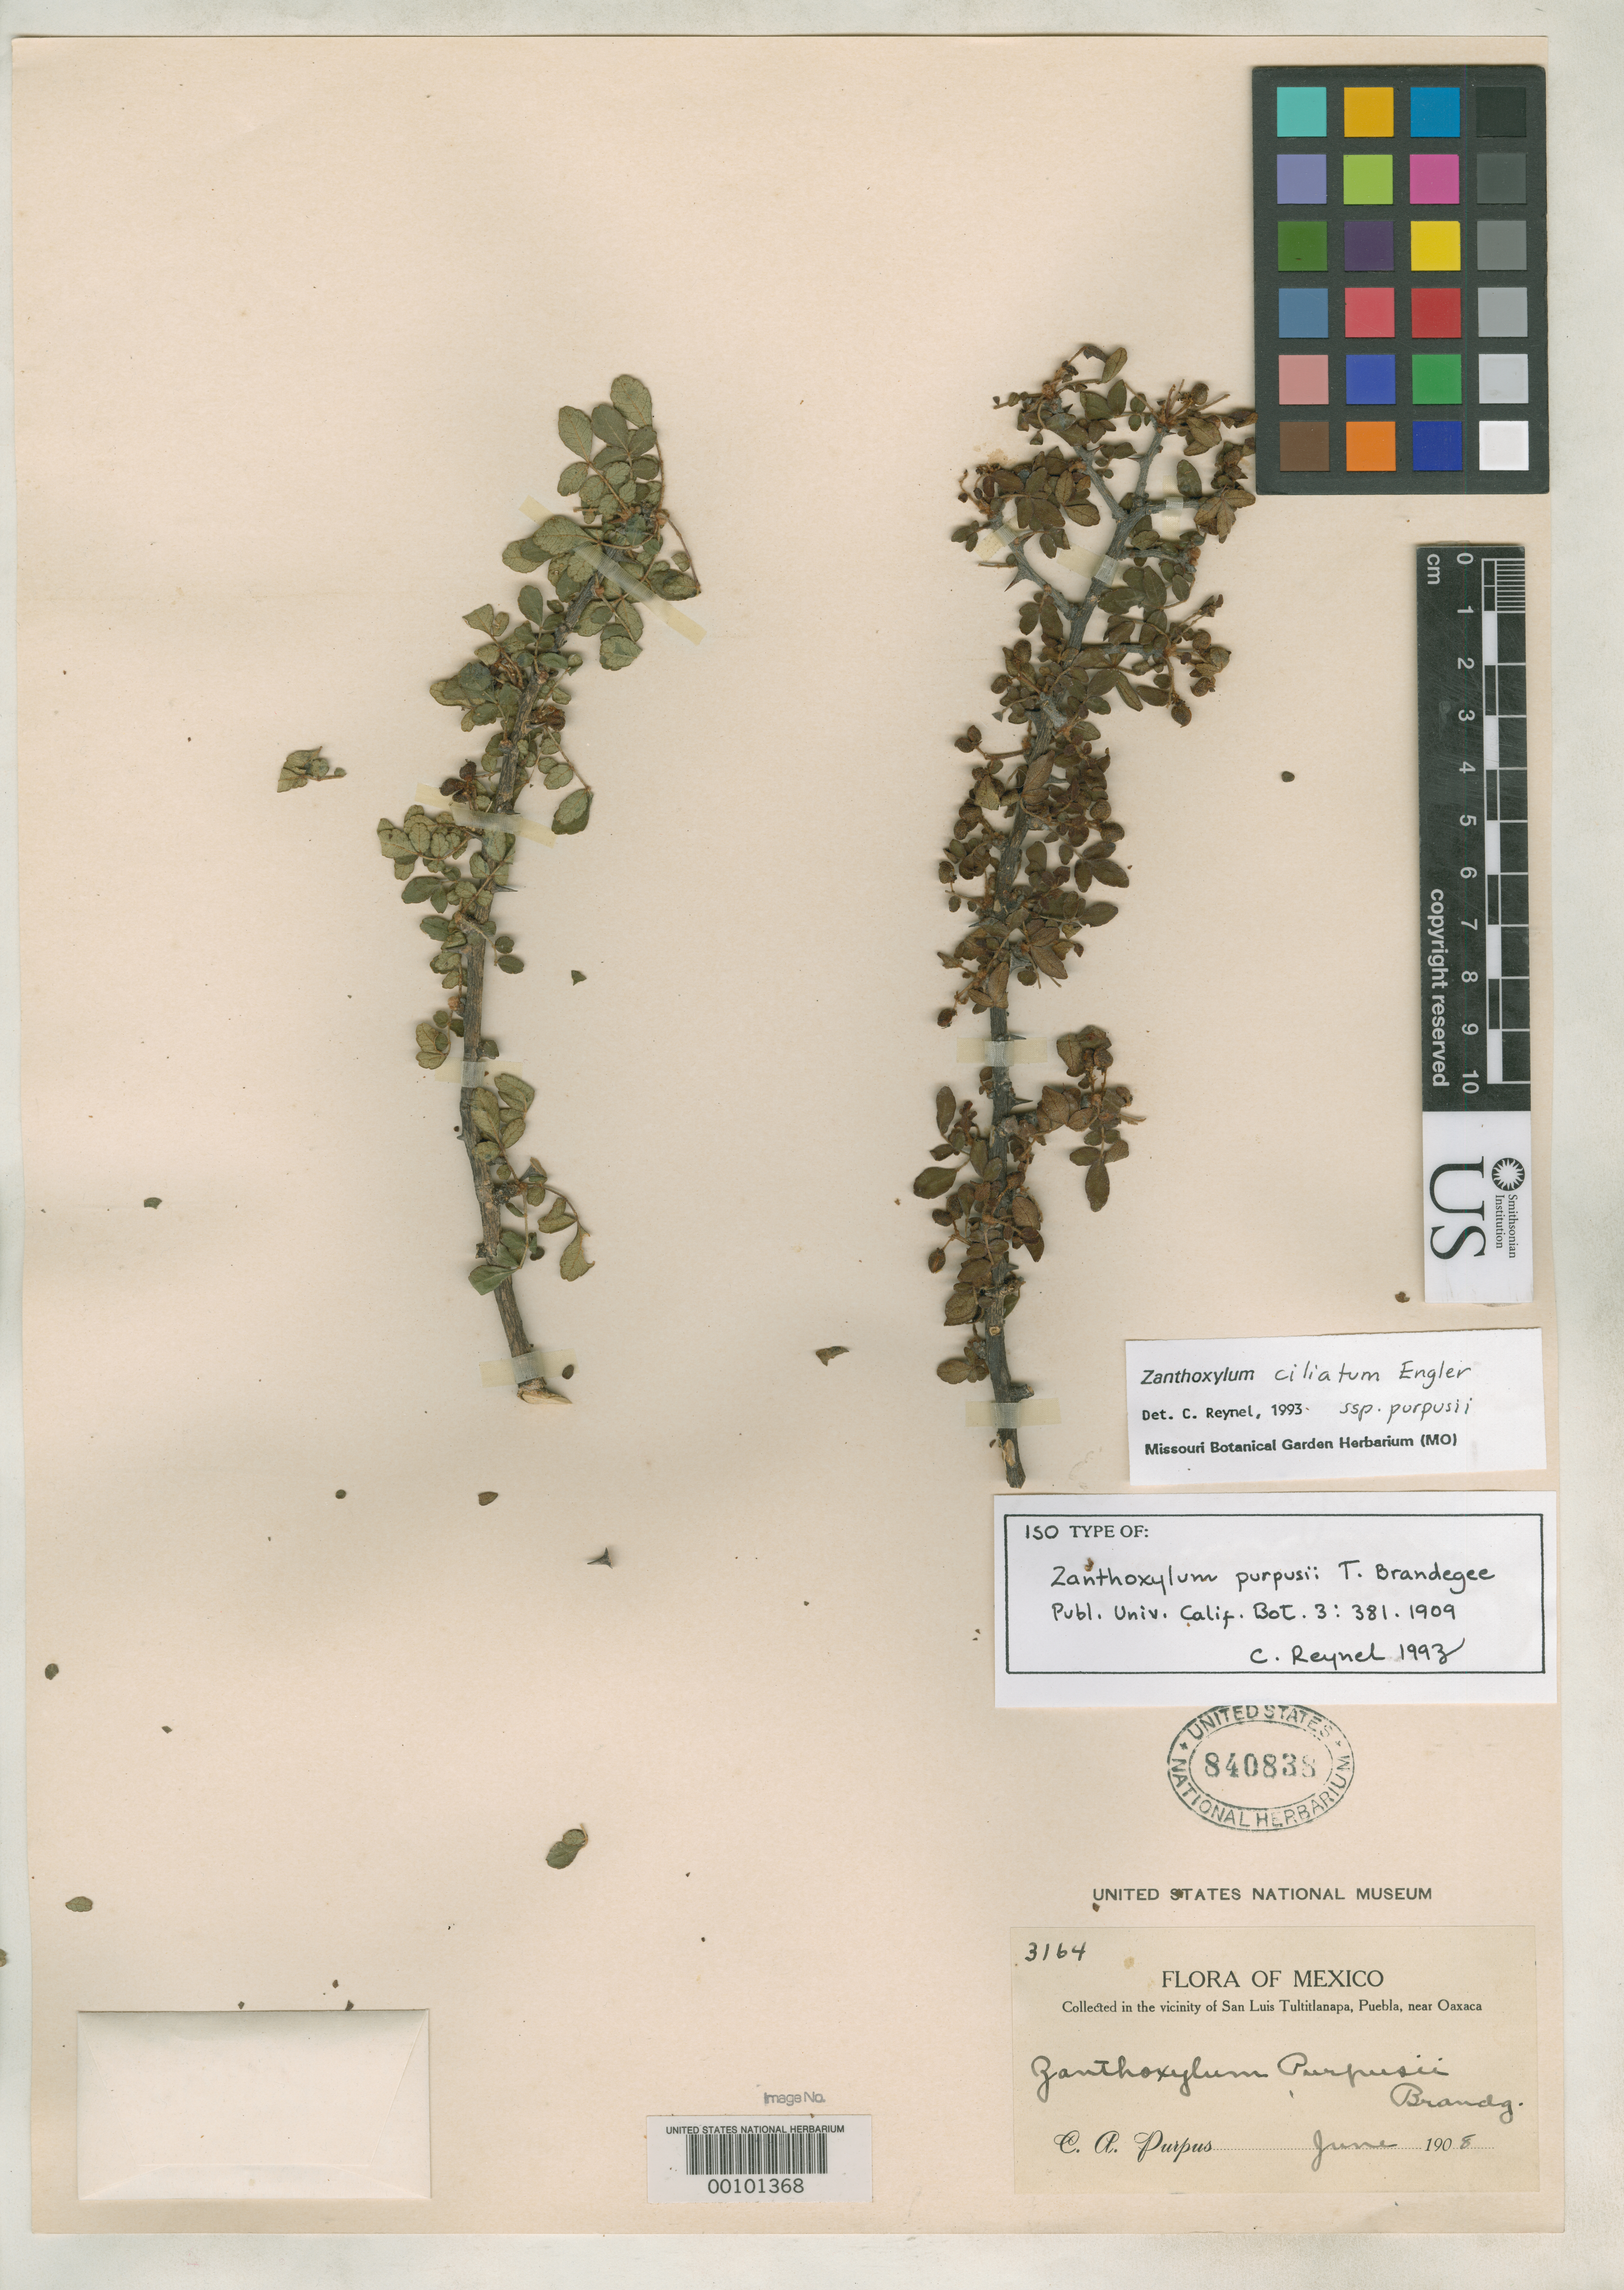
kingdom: Plantae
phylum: Tracheophyta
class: Magnoliopsida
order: Sapindales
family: Rutaceae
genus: Zanthoxylum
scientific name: Zanthoxylum purpusii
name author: Brandegee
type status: Isotype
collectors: C. A. Purpus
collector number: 3164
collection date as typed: Jun 1908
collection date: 1908-06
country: Mexico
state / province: Puebla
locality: Vicinity of San Luis Tultitlanapa, near Oaxaca boundary.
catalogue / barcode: US 840838